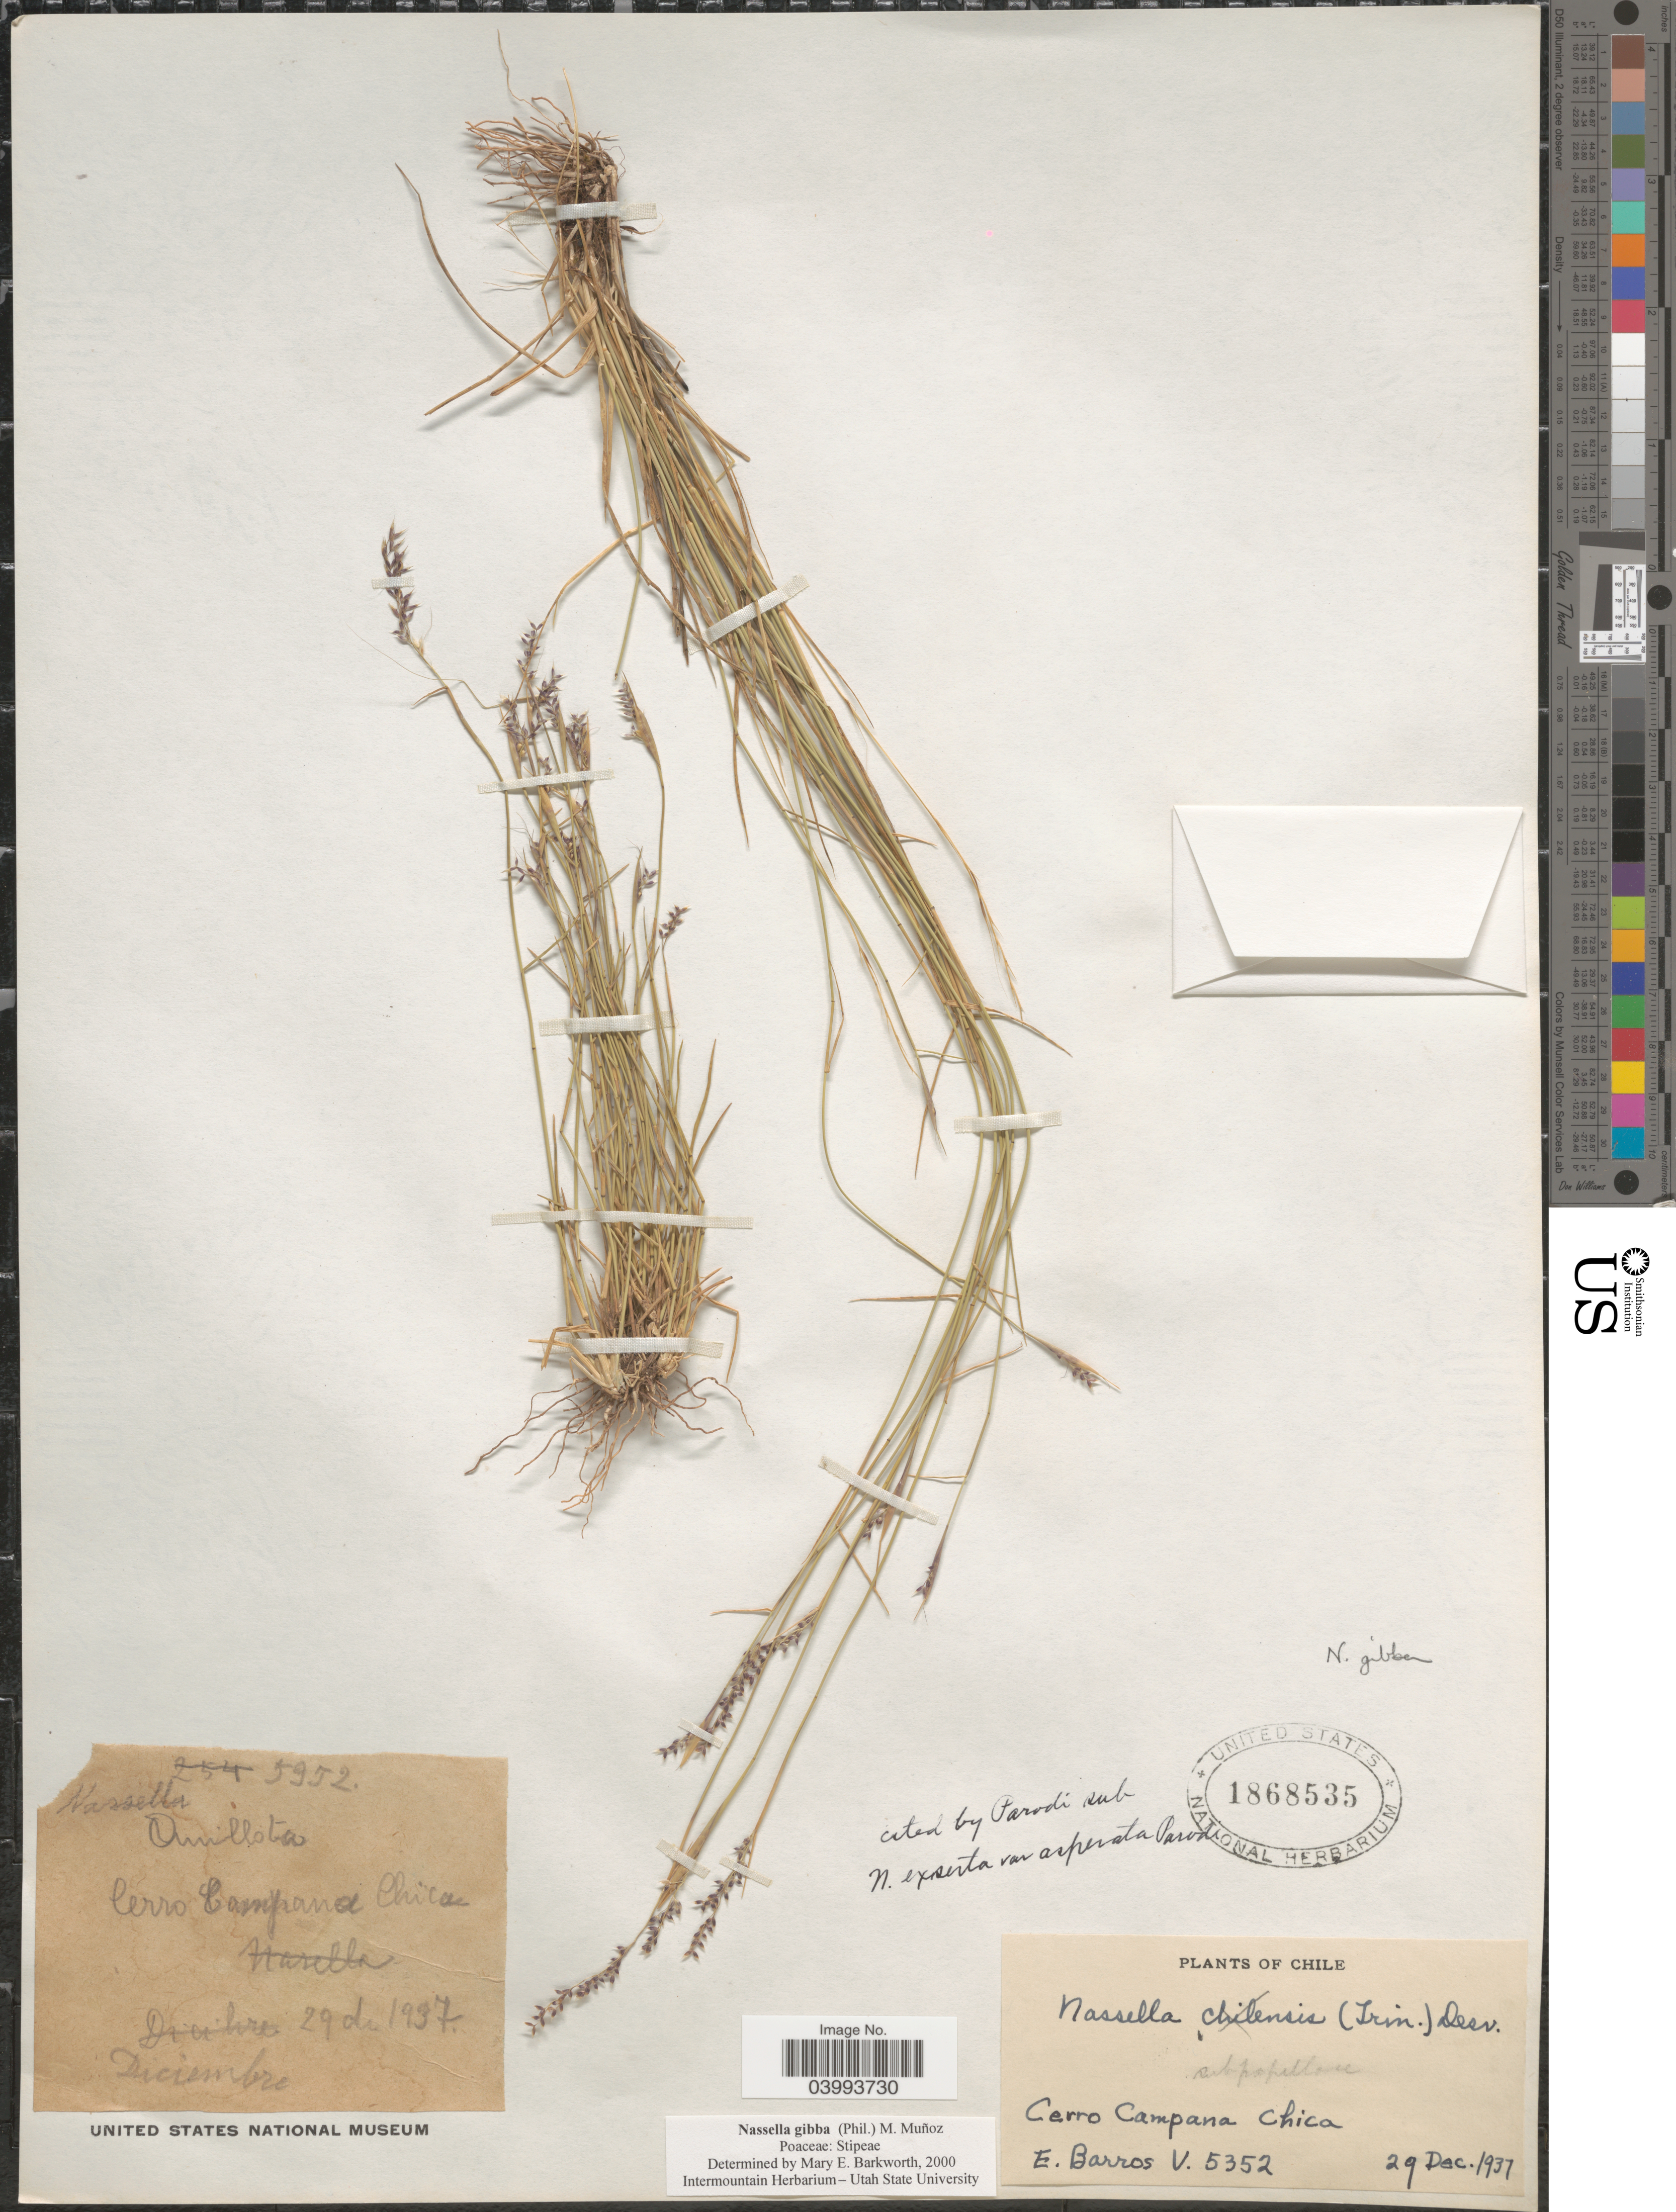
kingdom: Plantae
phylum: Tracheophyta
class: Liliopsida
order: Poales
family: Poaceae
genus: Nassella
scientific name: Nassella gibba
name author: (Phil.) Muñoz-Schick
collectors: E. Barros V.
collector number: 5352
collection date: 1937-12-29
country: Chile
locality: Cerro Campana Chica.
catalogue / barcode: US 1868535